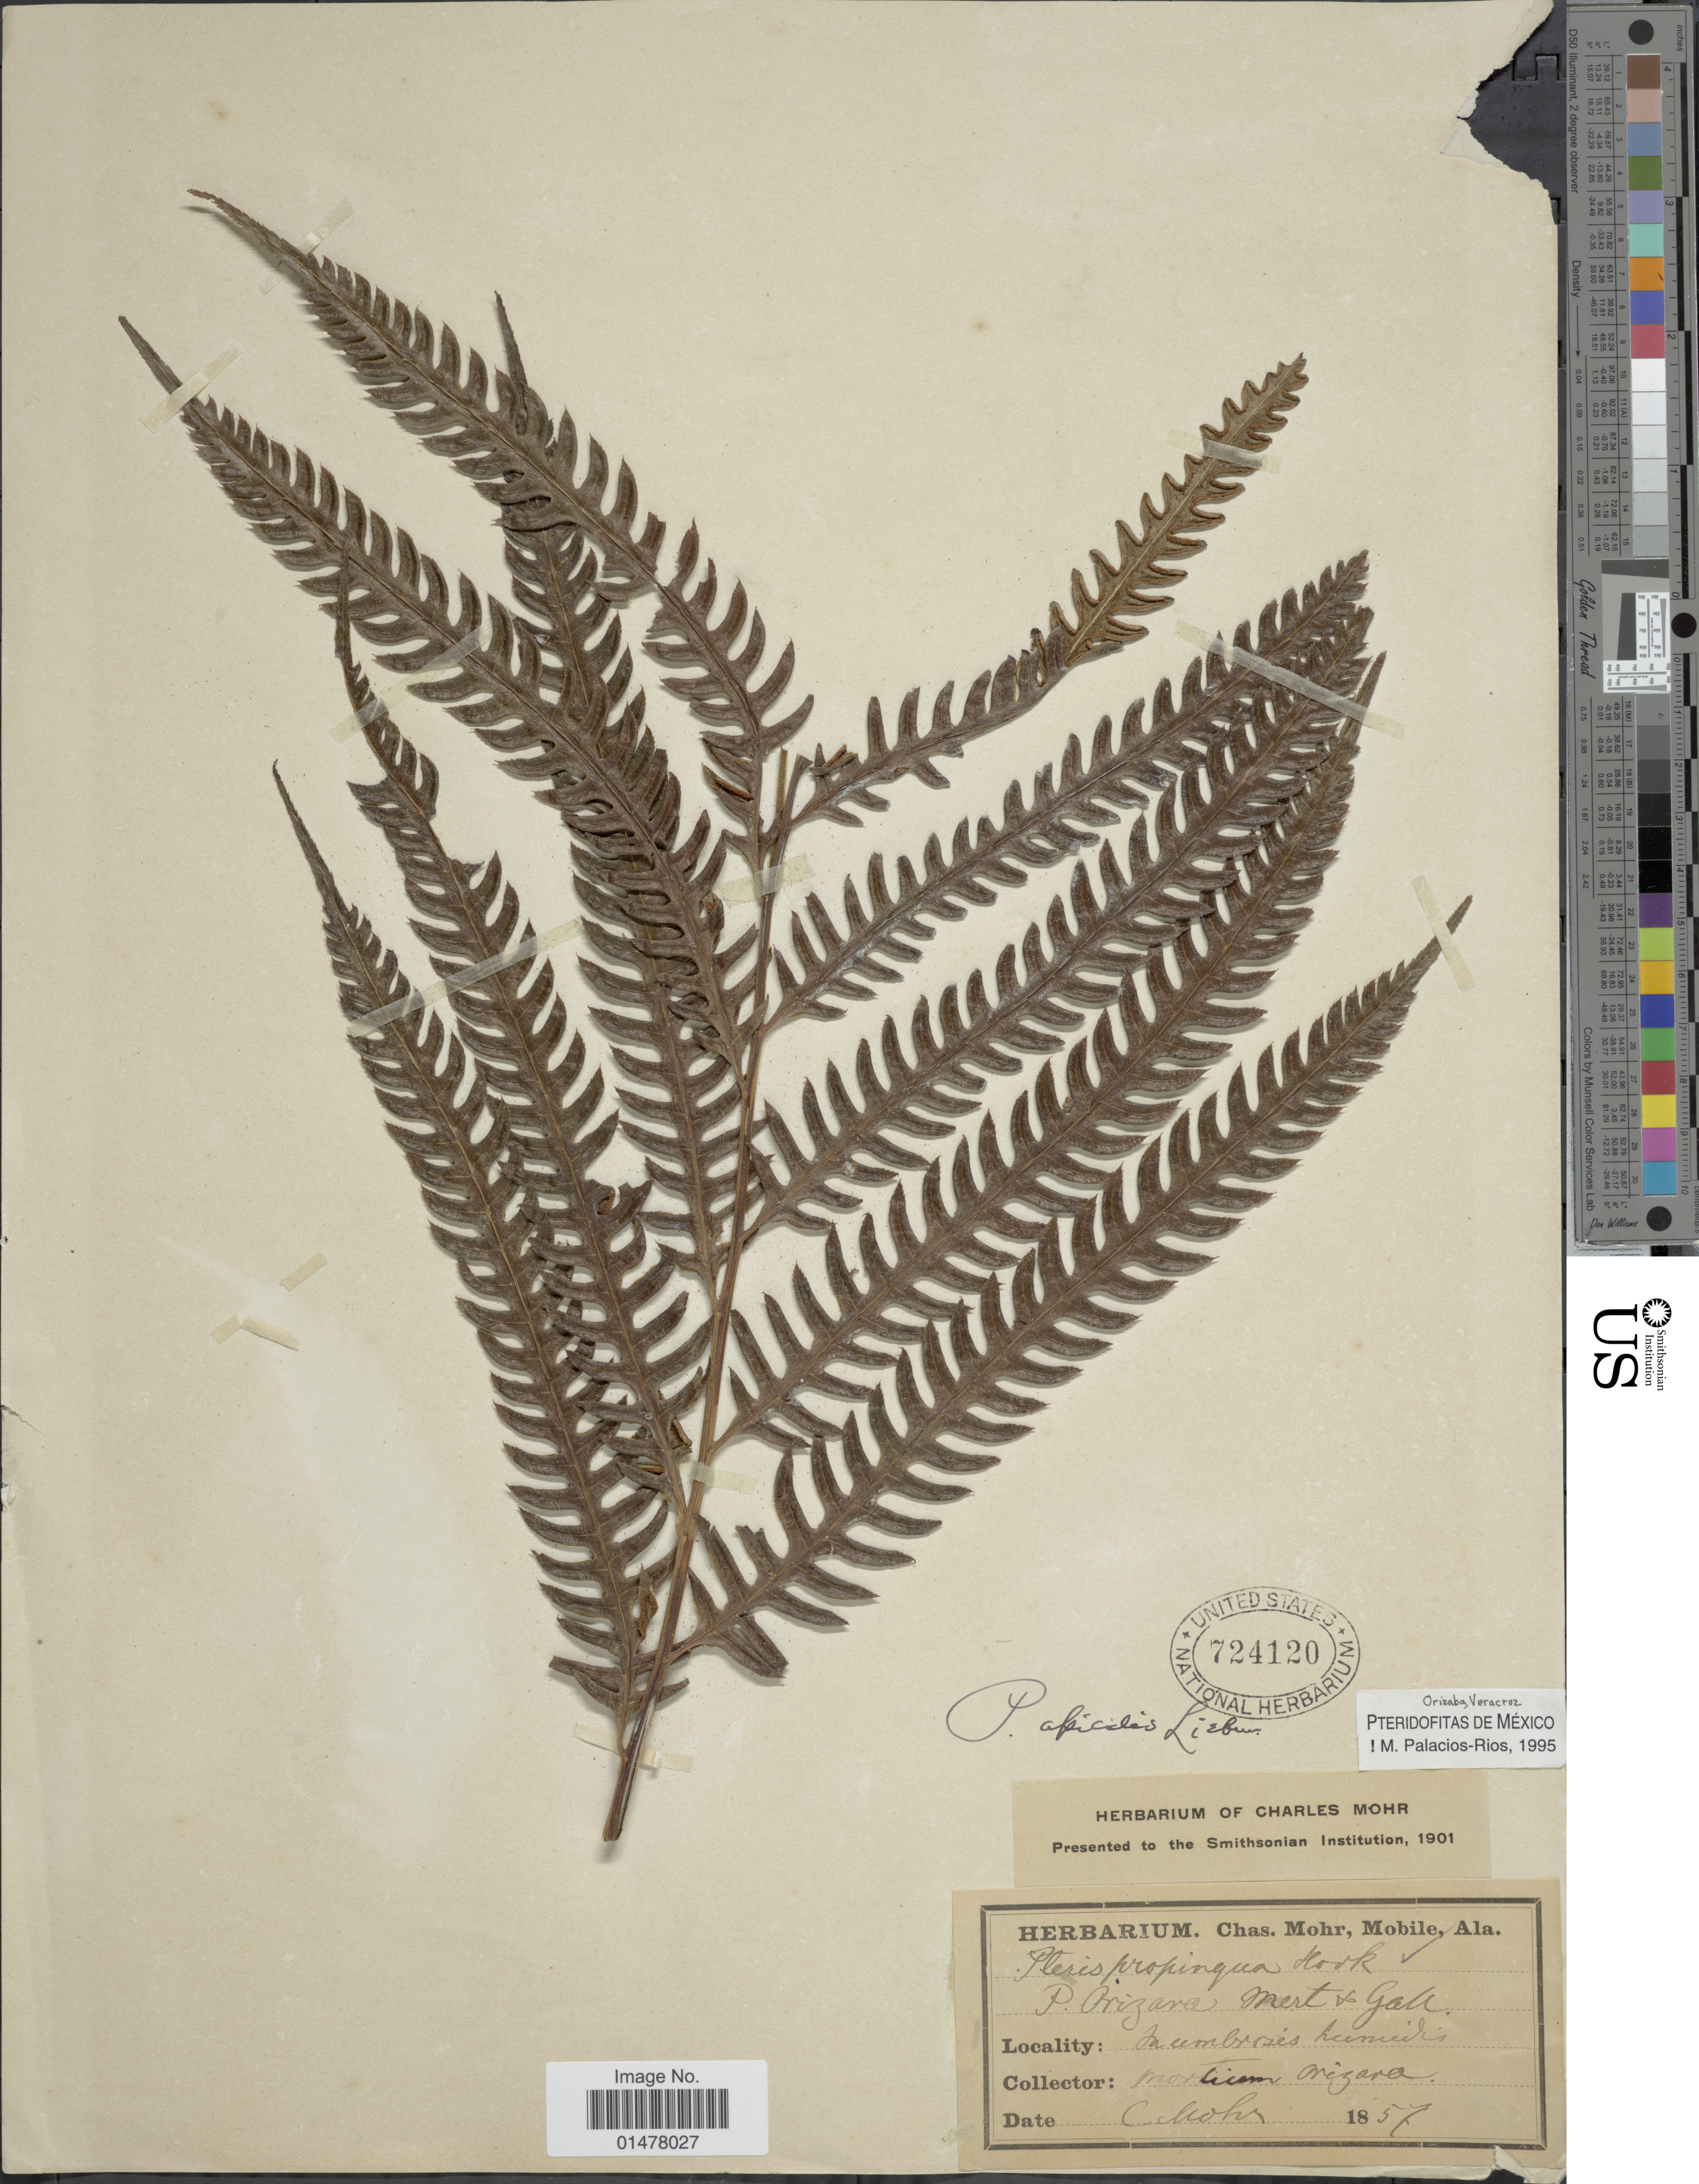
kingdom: Plantae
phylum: Tracheophyta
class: Polypodiopsida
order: Polypodiales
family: Pteridaceae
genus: Pteris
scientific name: Pteris podophylla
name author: Sw.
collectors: C. T. Mohr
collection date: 1857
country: Mexico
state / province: Veracruz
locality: In umbrosis humidis, monticum Orizava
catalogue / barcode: US 724120